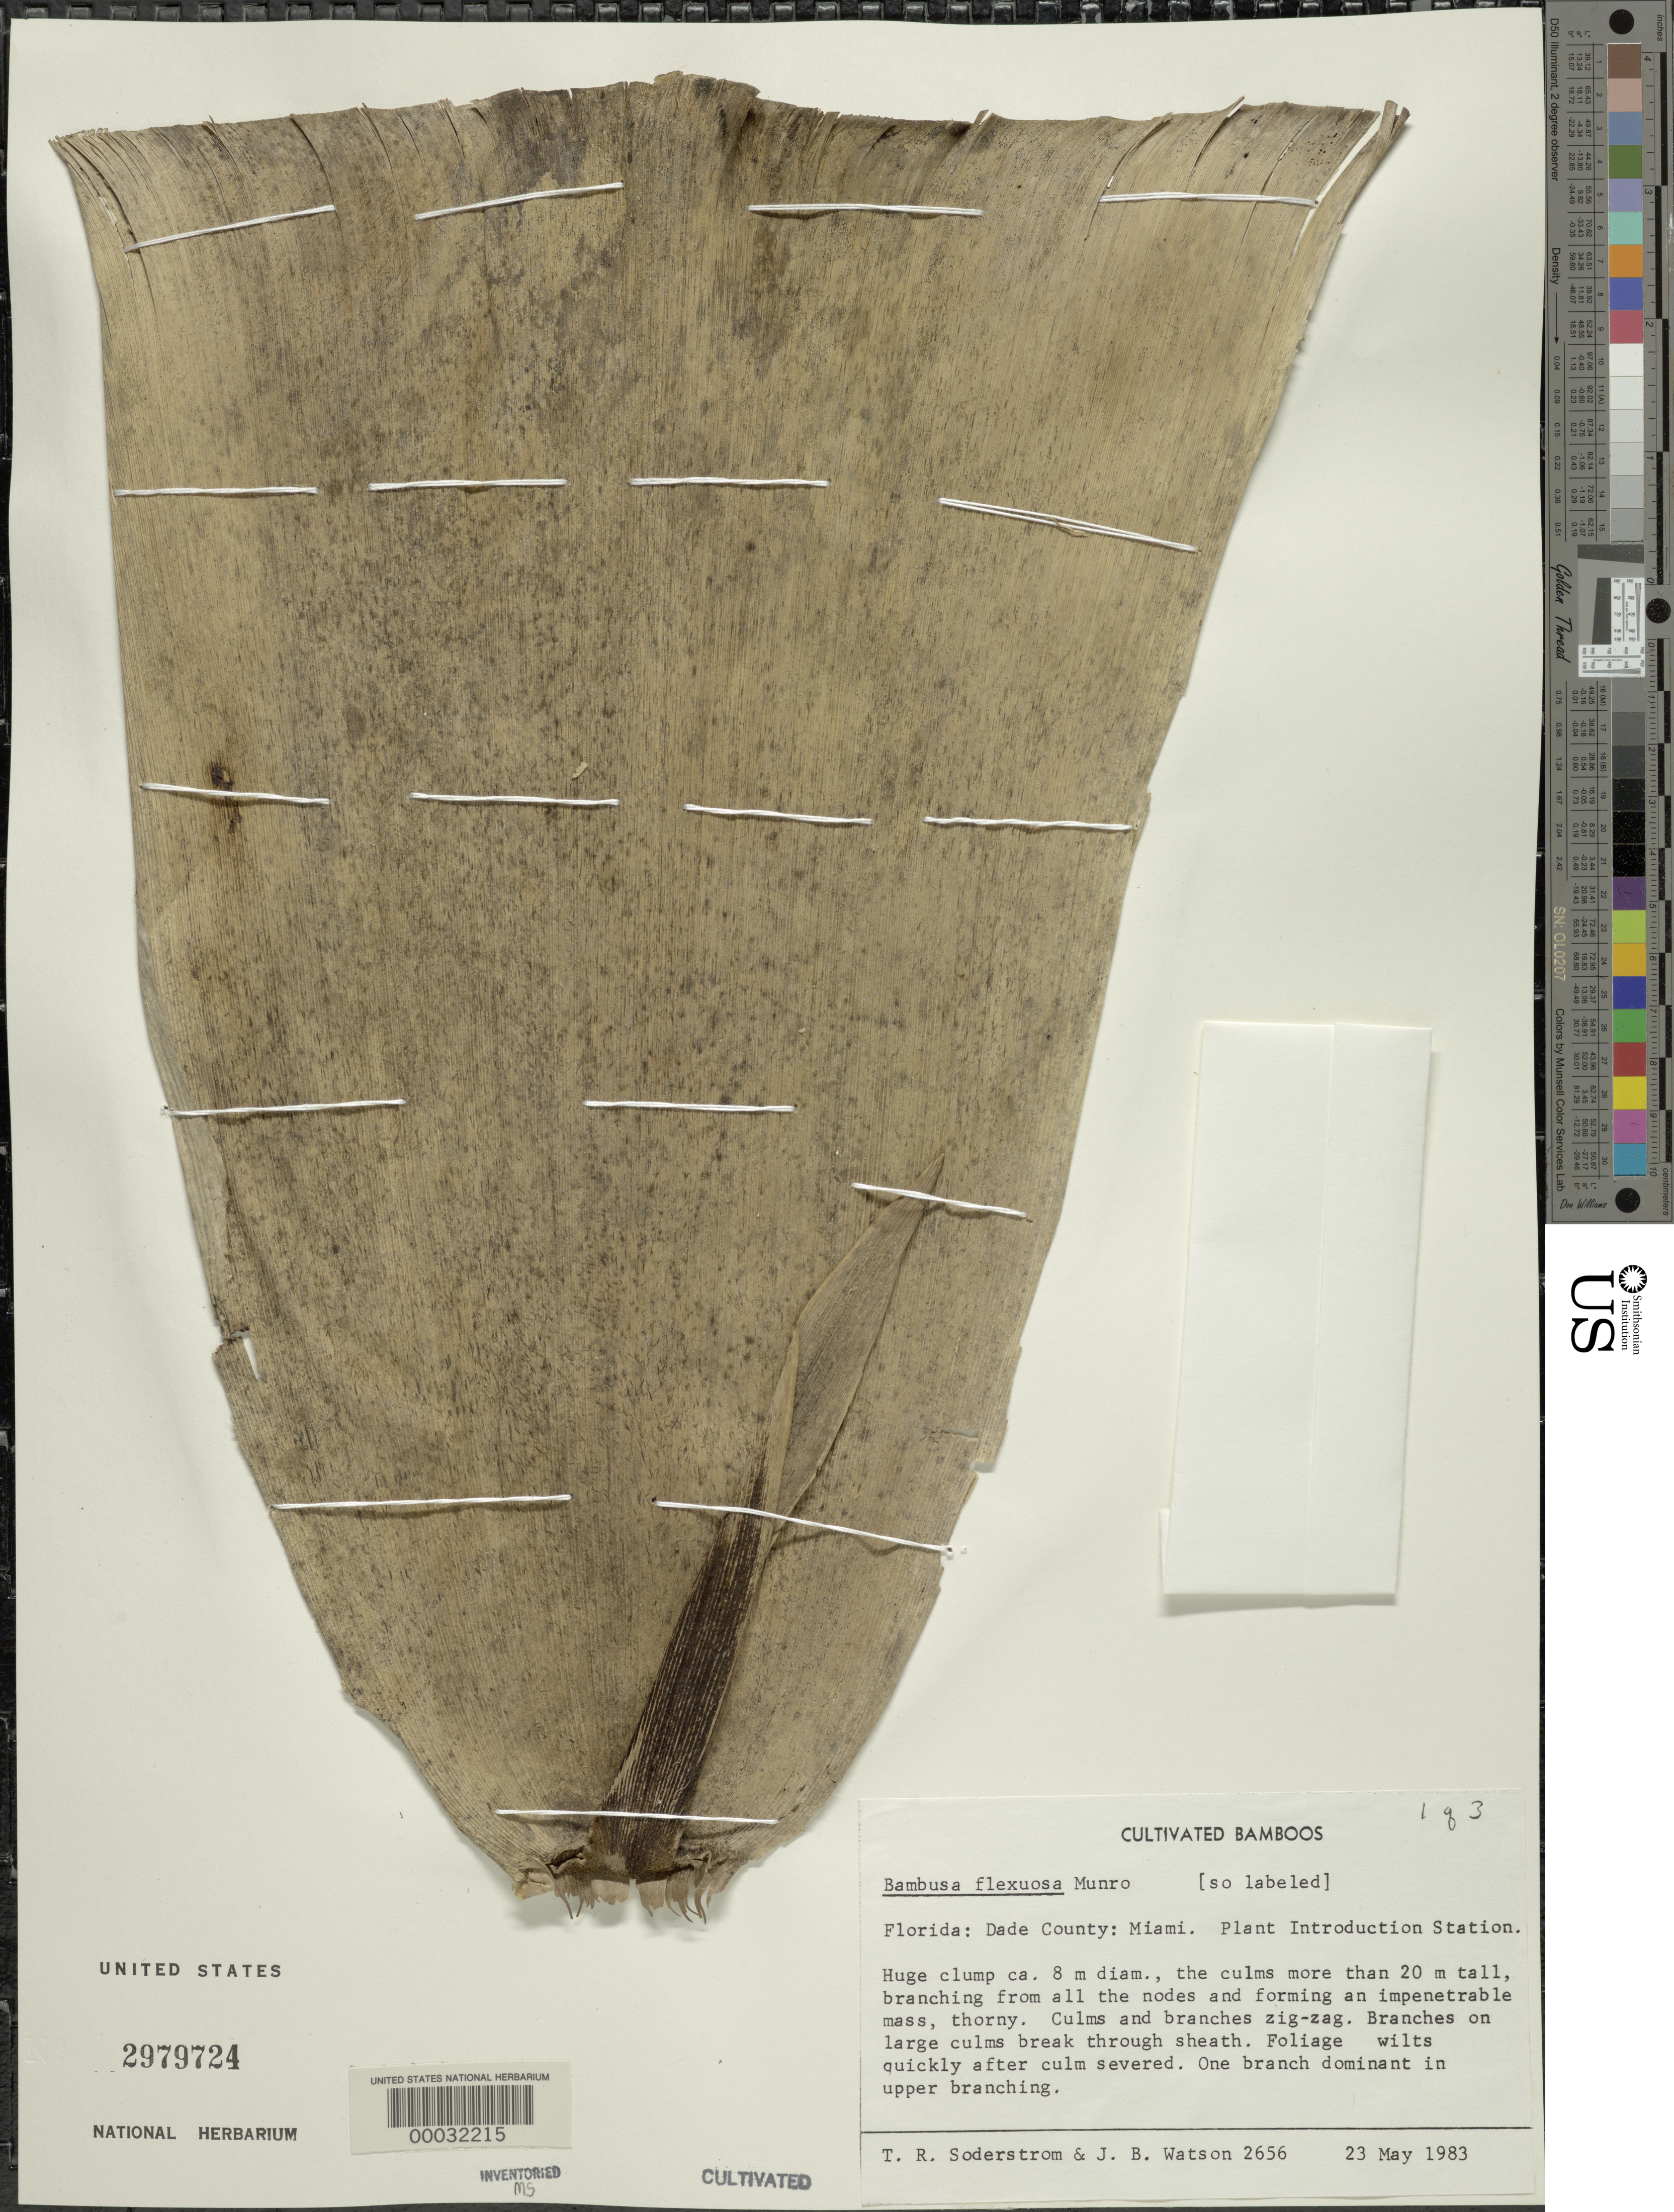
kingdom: Plantae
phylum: Tracheophyta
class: Liliopsida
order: Poales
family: Poaceae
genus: Bambusa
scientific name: Bambusa flexuosa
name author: Munro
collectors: T. R. Soderstrom & J. B. Watson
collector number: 2656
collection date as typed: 23 May 1983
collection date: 1983-05-23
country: United States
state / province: Florida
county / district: Dade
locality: Plant Introduction Station-Miami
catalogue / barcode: US 2979724